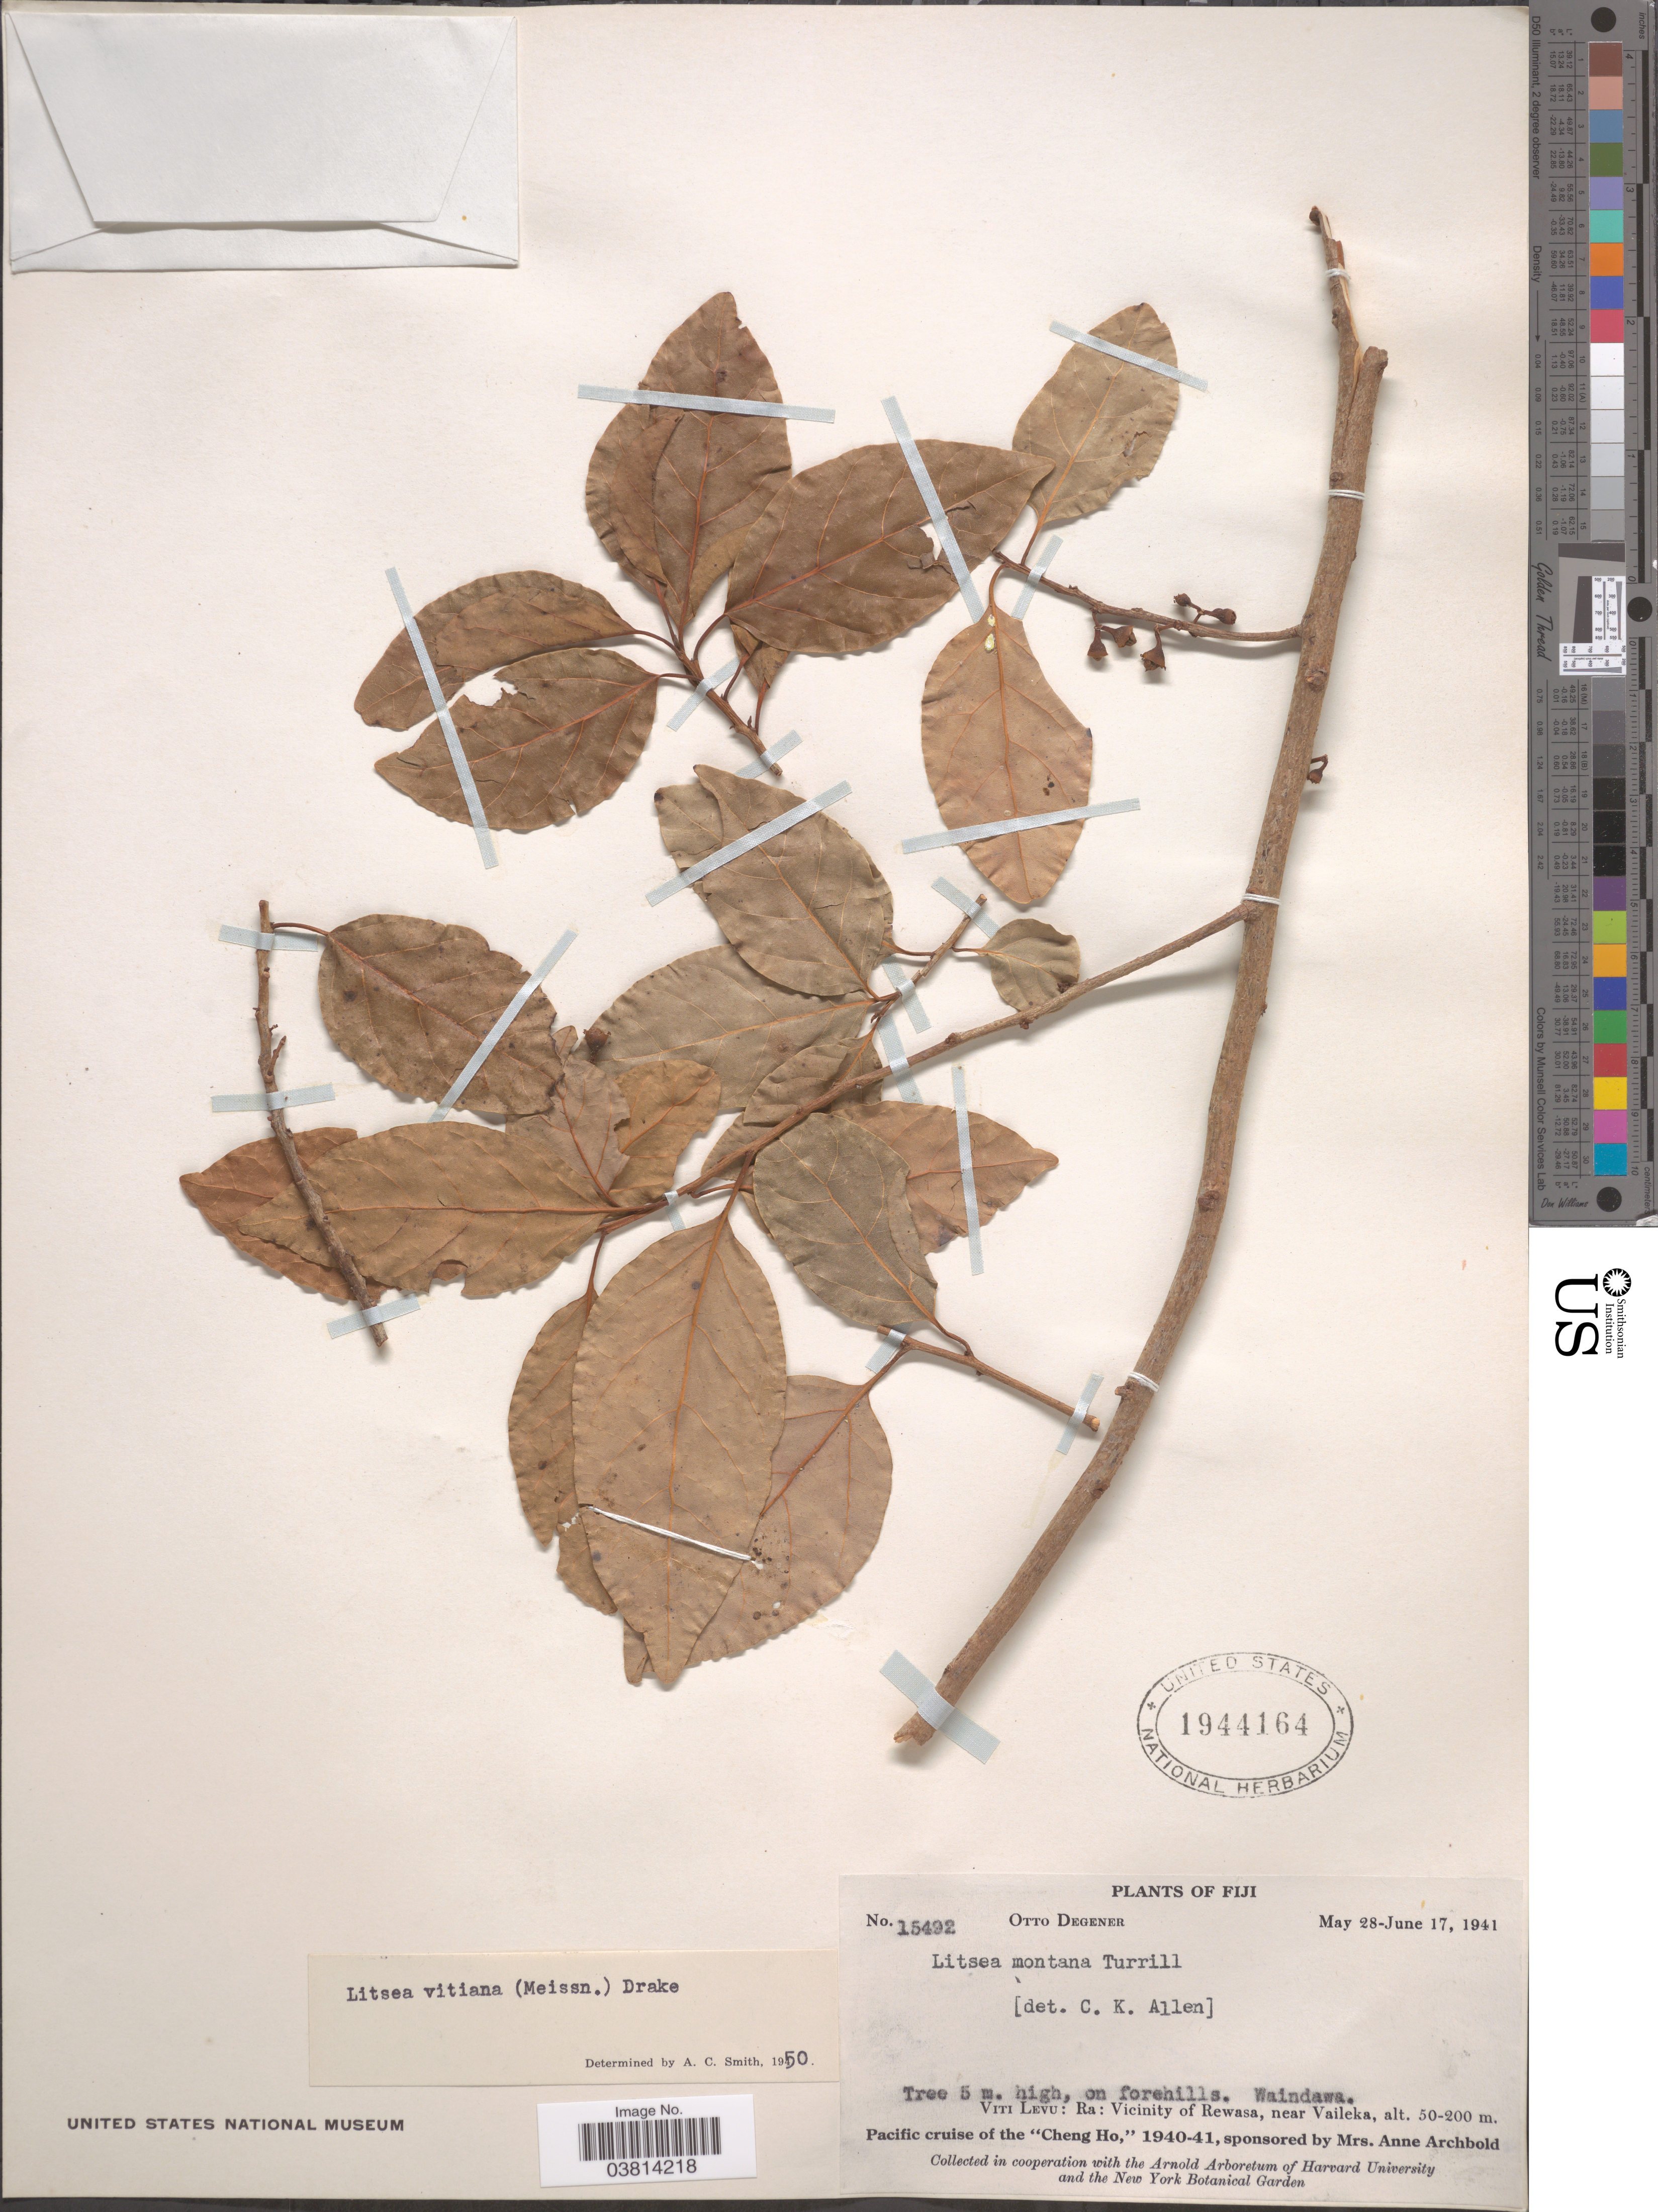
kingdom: Plantae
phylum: Tracheophyta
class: Magnoliopsida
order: Laurales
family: Lauraceae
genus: Litsea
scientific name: Litsea vitiana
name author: (Meisn.) Drake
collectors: O. Degener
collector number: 15492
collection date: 1941-05-28/1941-06-17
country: Fiji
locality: Waindawa. Viti Levu: Ra: Vicinity of Rewasa, near Vaileka.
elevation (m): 50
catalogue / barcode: US 1944164